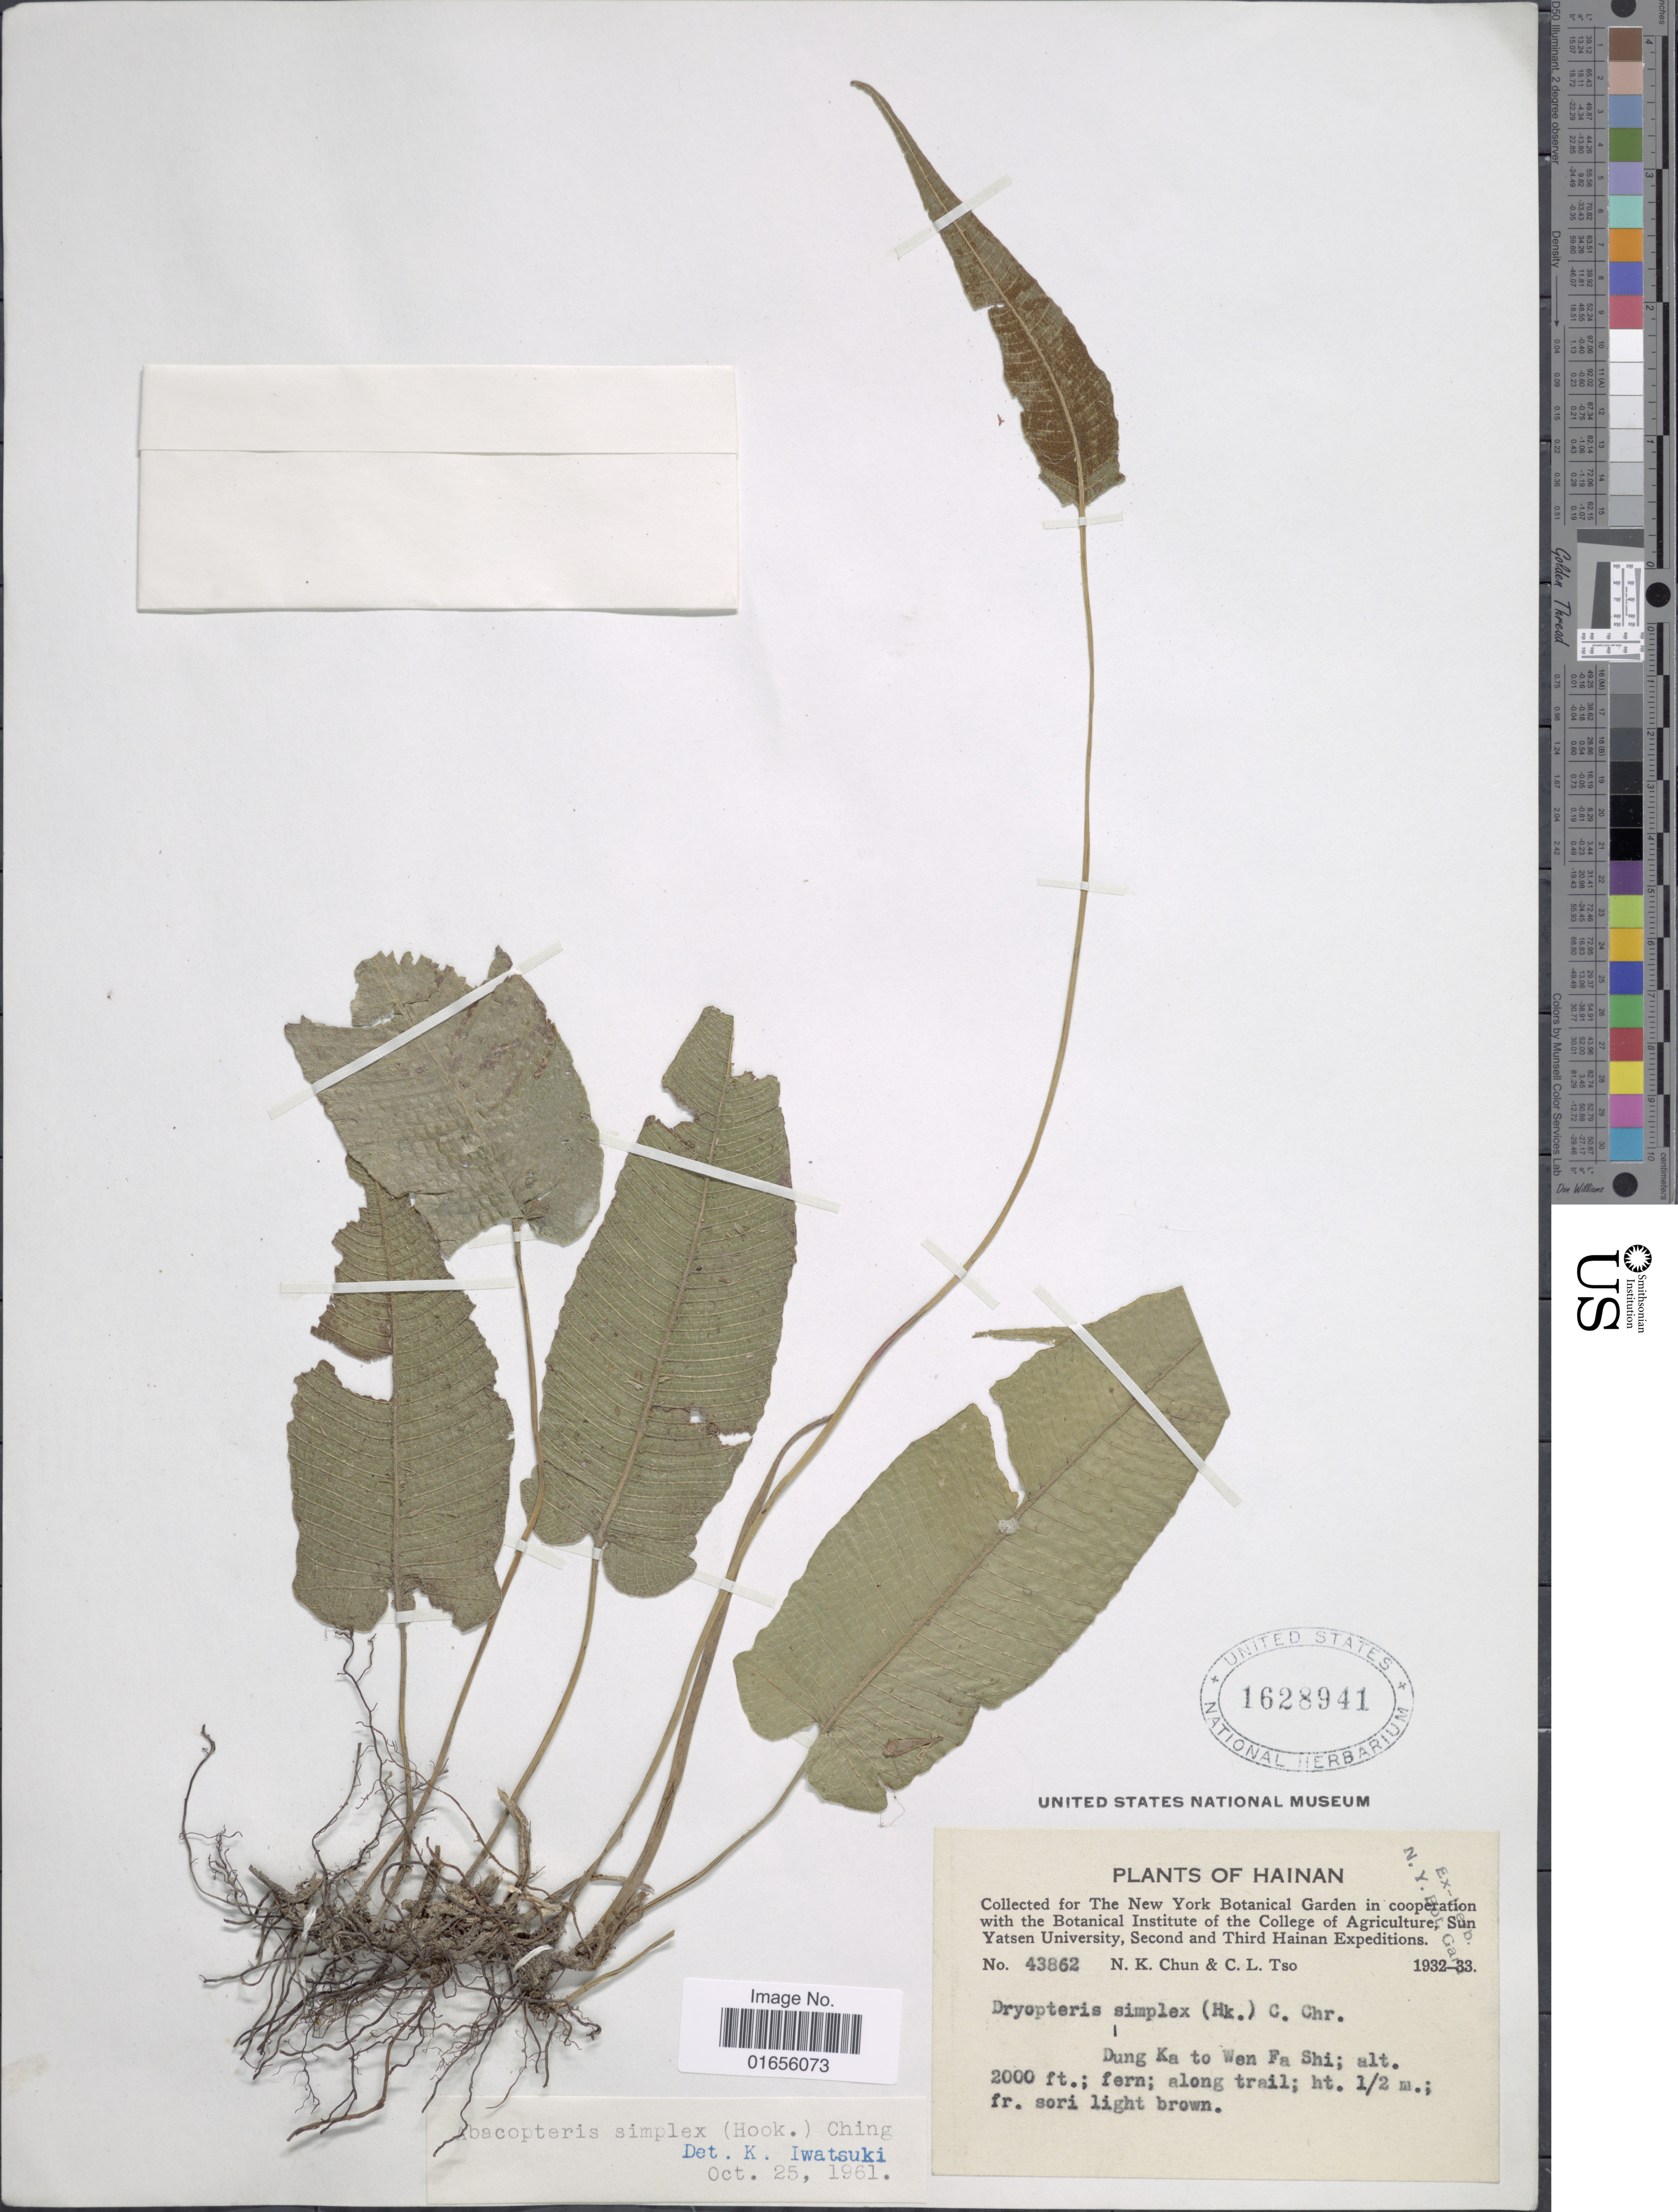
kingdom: Plantae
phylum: Tracheophyta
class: Polypodiopsida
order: Polypodiales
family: Thelypteridaceae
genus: Pronephrium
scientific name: Pronephrium triphyllum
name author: (Sw.) Holttum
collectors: N. K. Chun & C. Tso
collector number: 43862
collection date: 1932/1933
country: China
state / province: Hainan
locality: Dung Ka to Wen Fa Shi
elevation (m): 610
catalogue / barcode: US 1628941